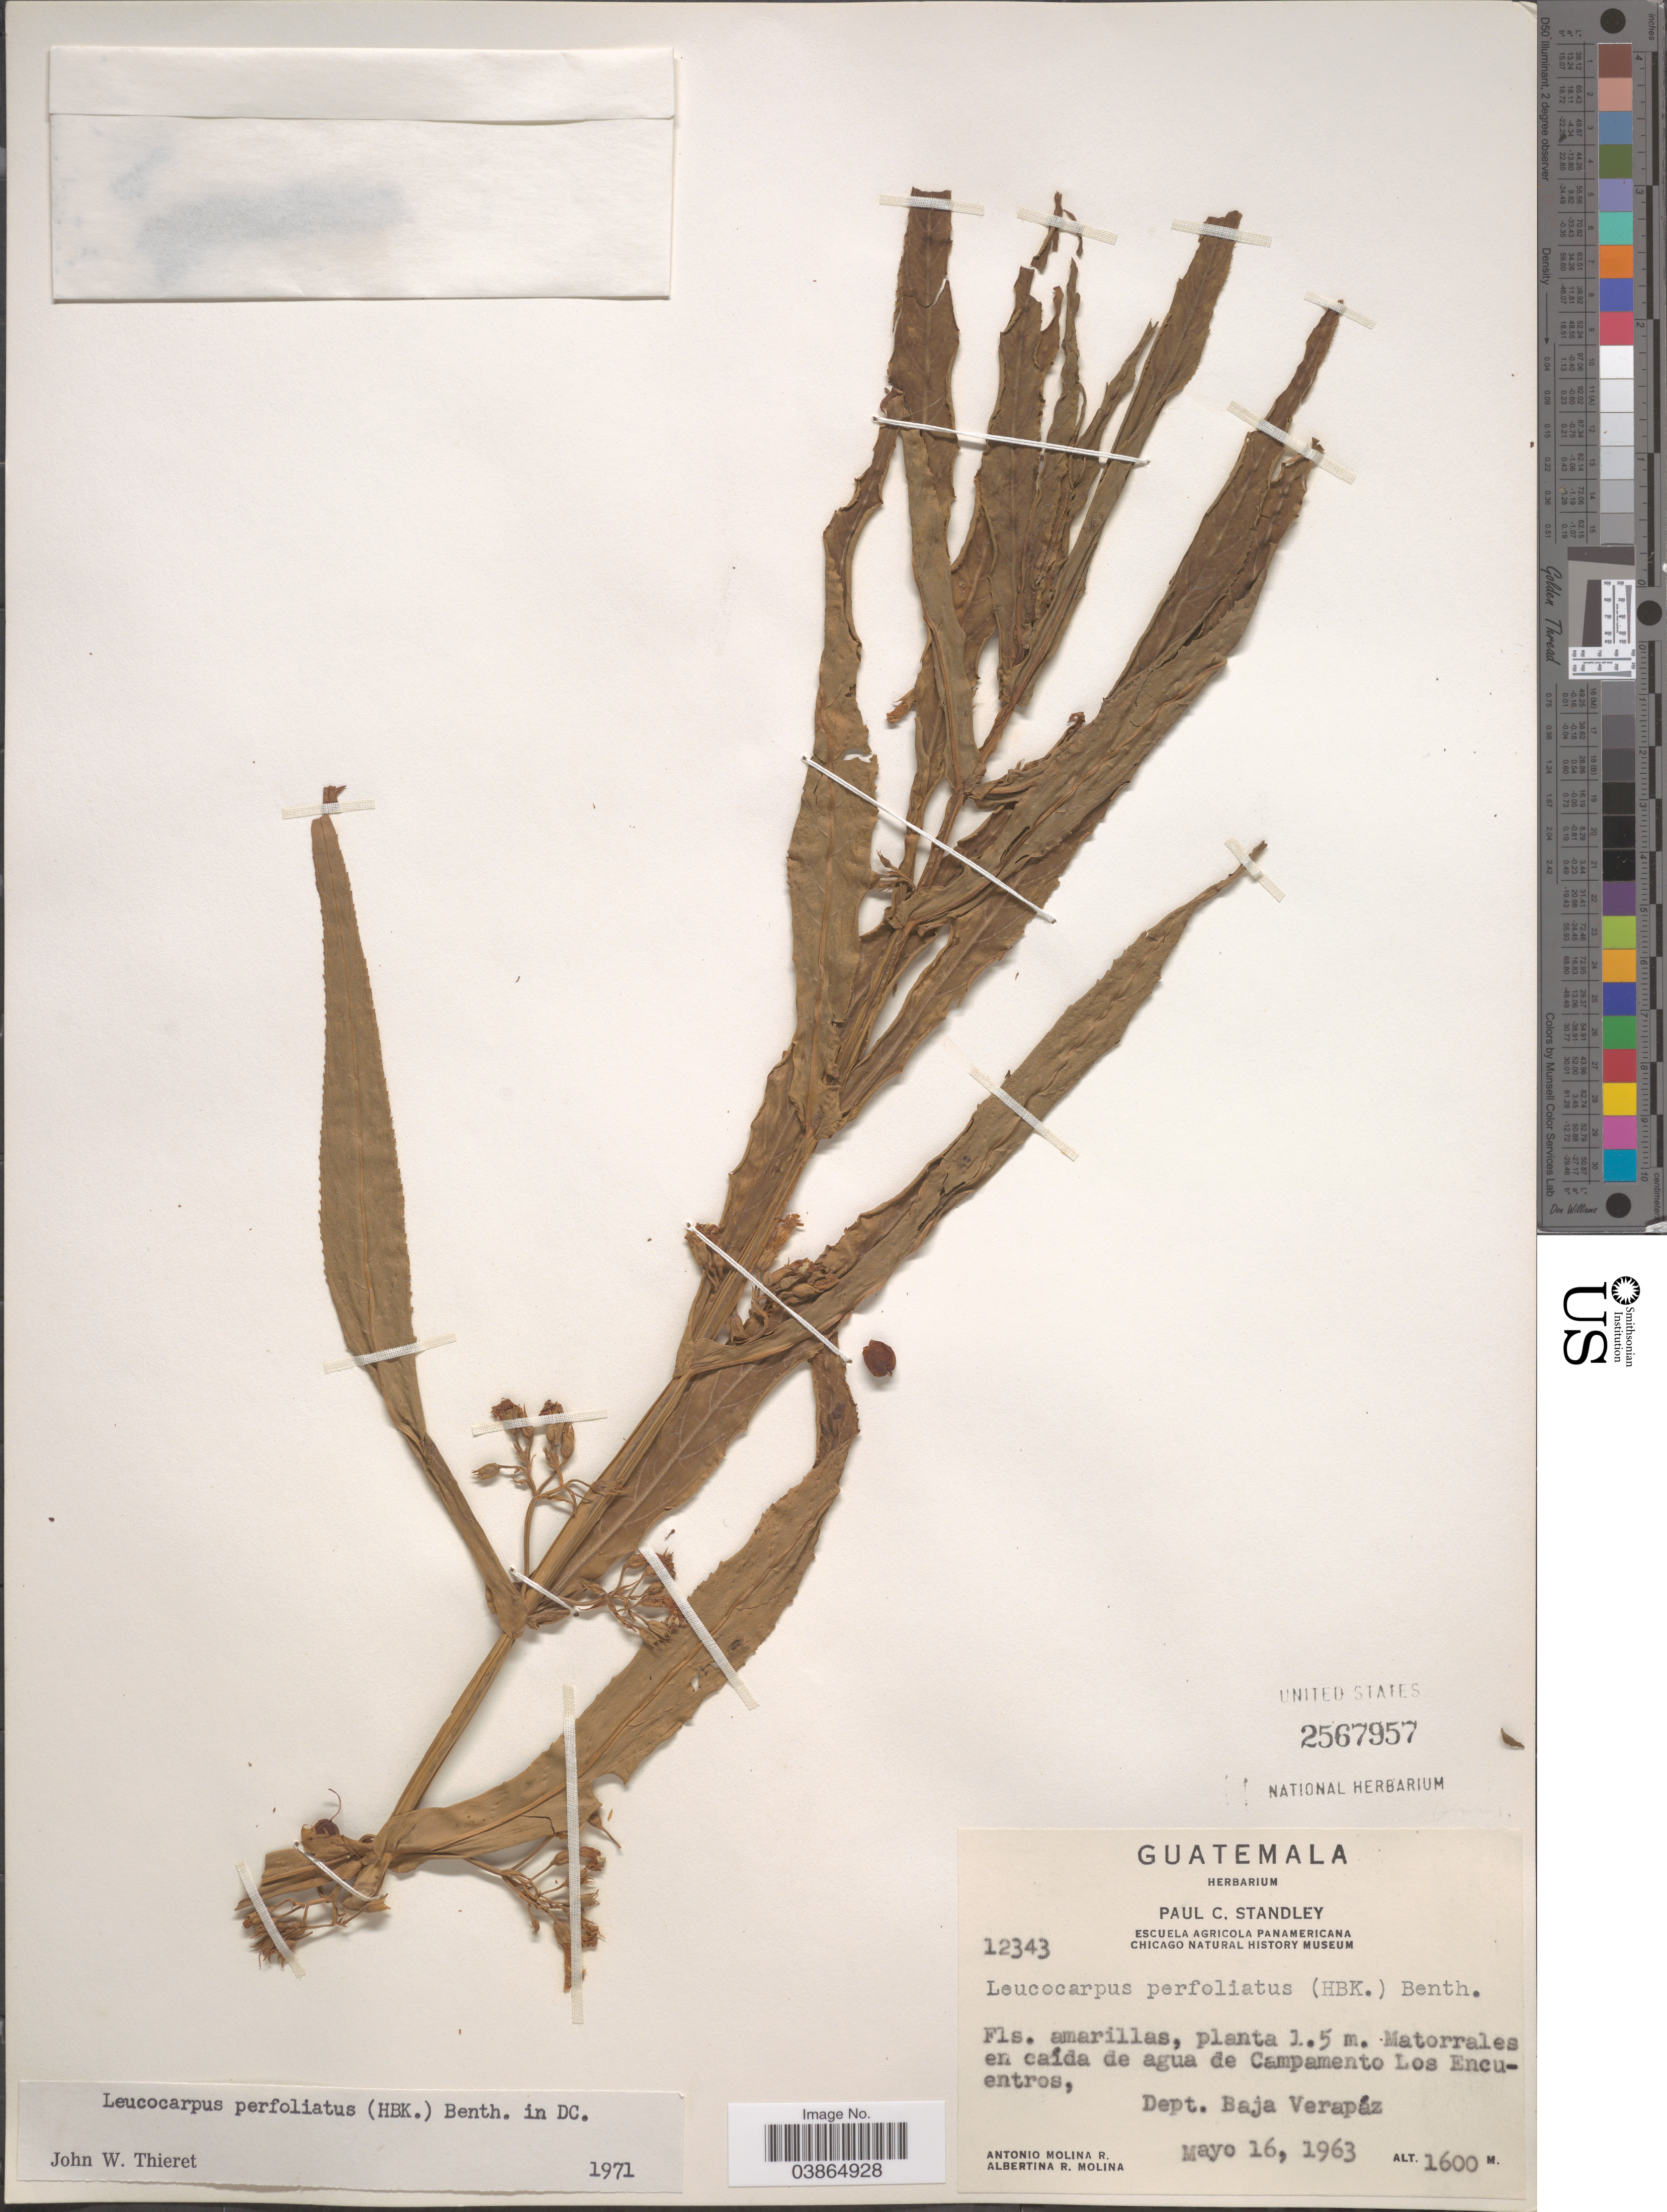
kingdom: Plantae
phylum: Tracheophyta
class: Magnoliopsida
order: Lamiales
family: Phrymaceae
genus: Leucocarpus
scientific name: Leucocarpus perfoliatus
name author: (Kunth) Benth.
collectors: A. Molina R. & A. R. Molina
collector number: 12343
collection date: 1963-05-16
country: Guatemala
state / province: Baja Verapaz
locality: Matorrales en caída de agua de Campamento Los Encuentros, Dept. Baja Verapáz.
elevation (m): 1600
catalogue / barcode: US 2567957